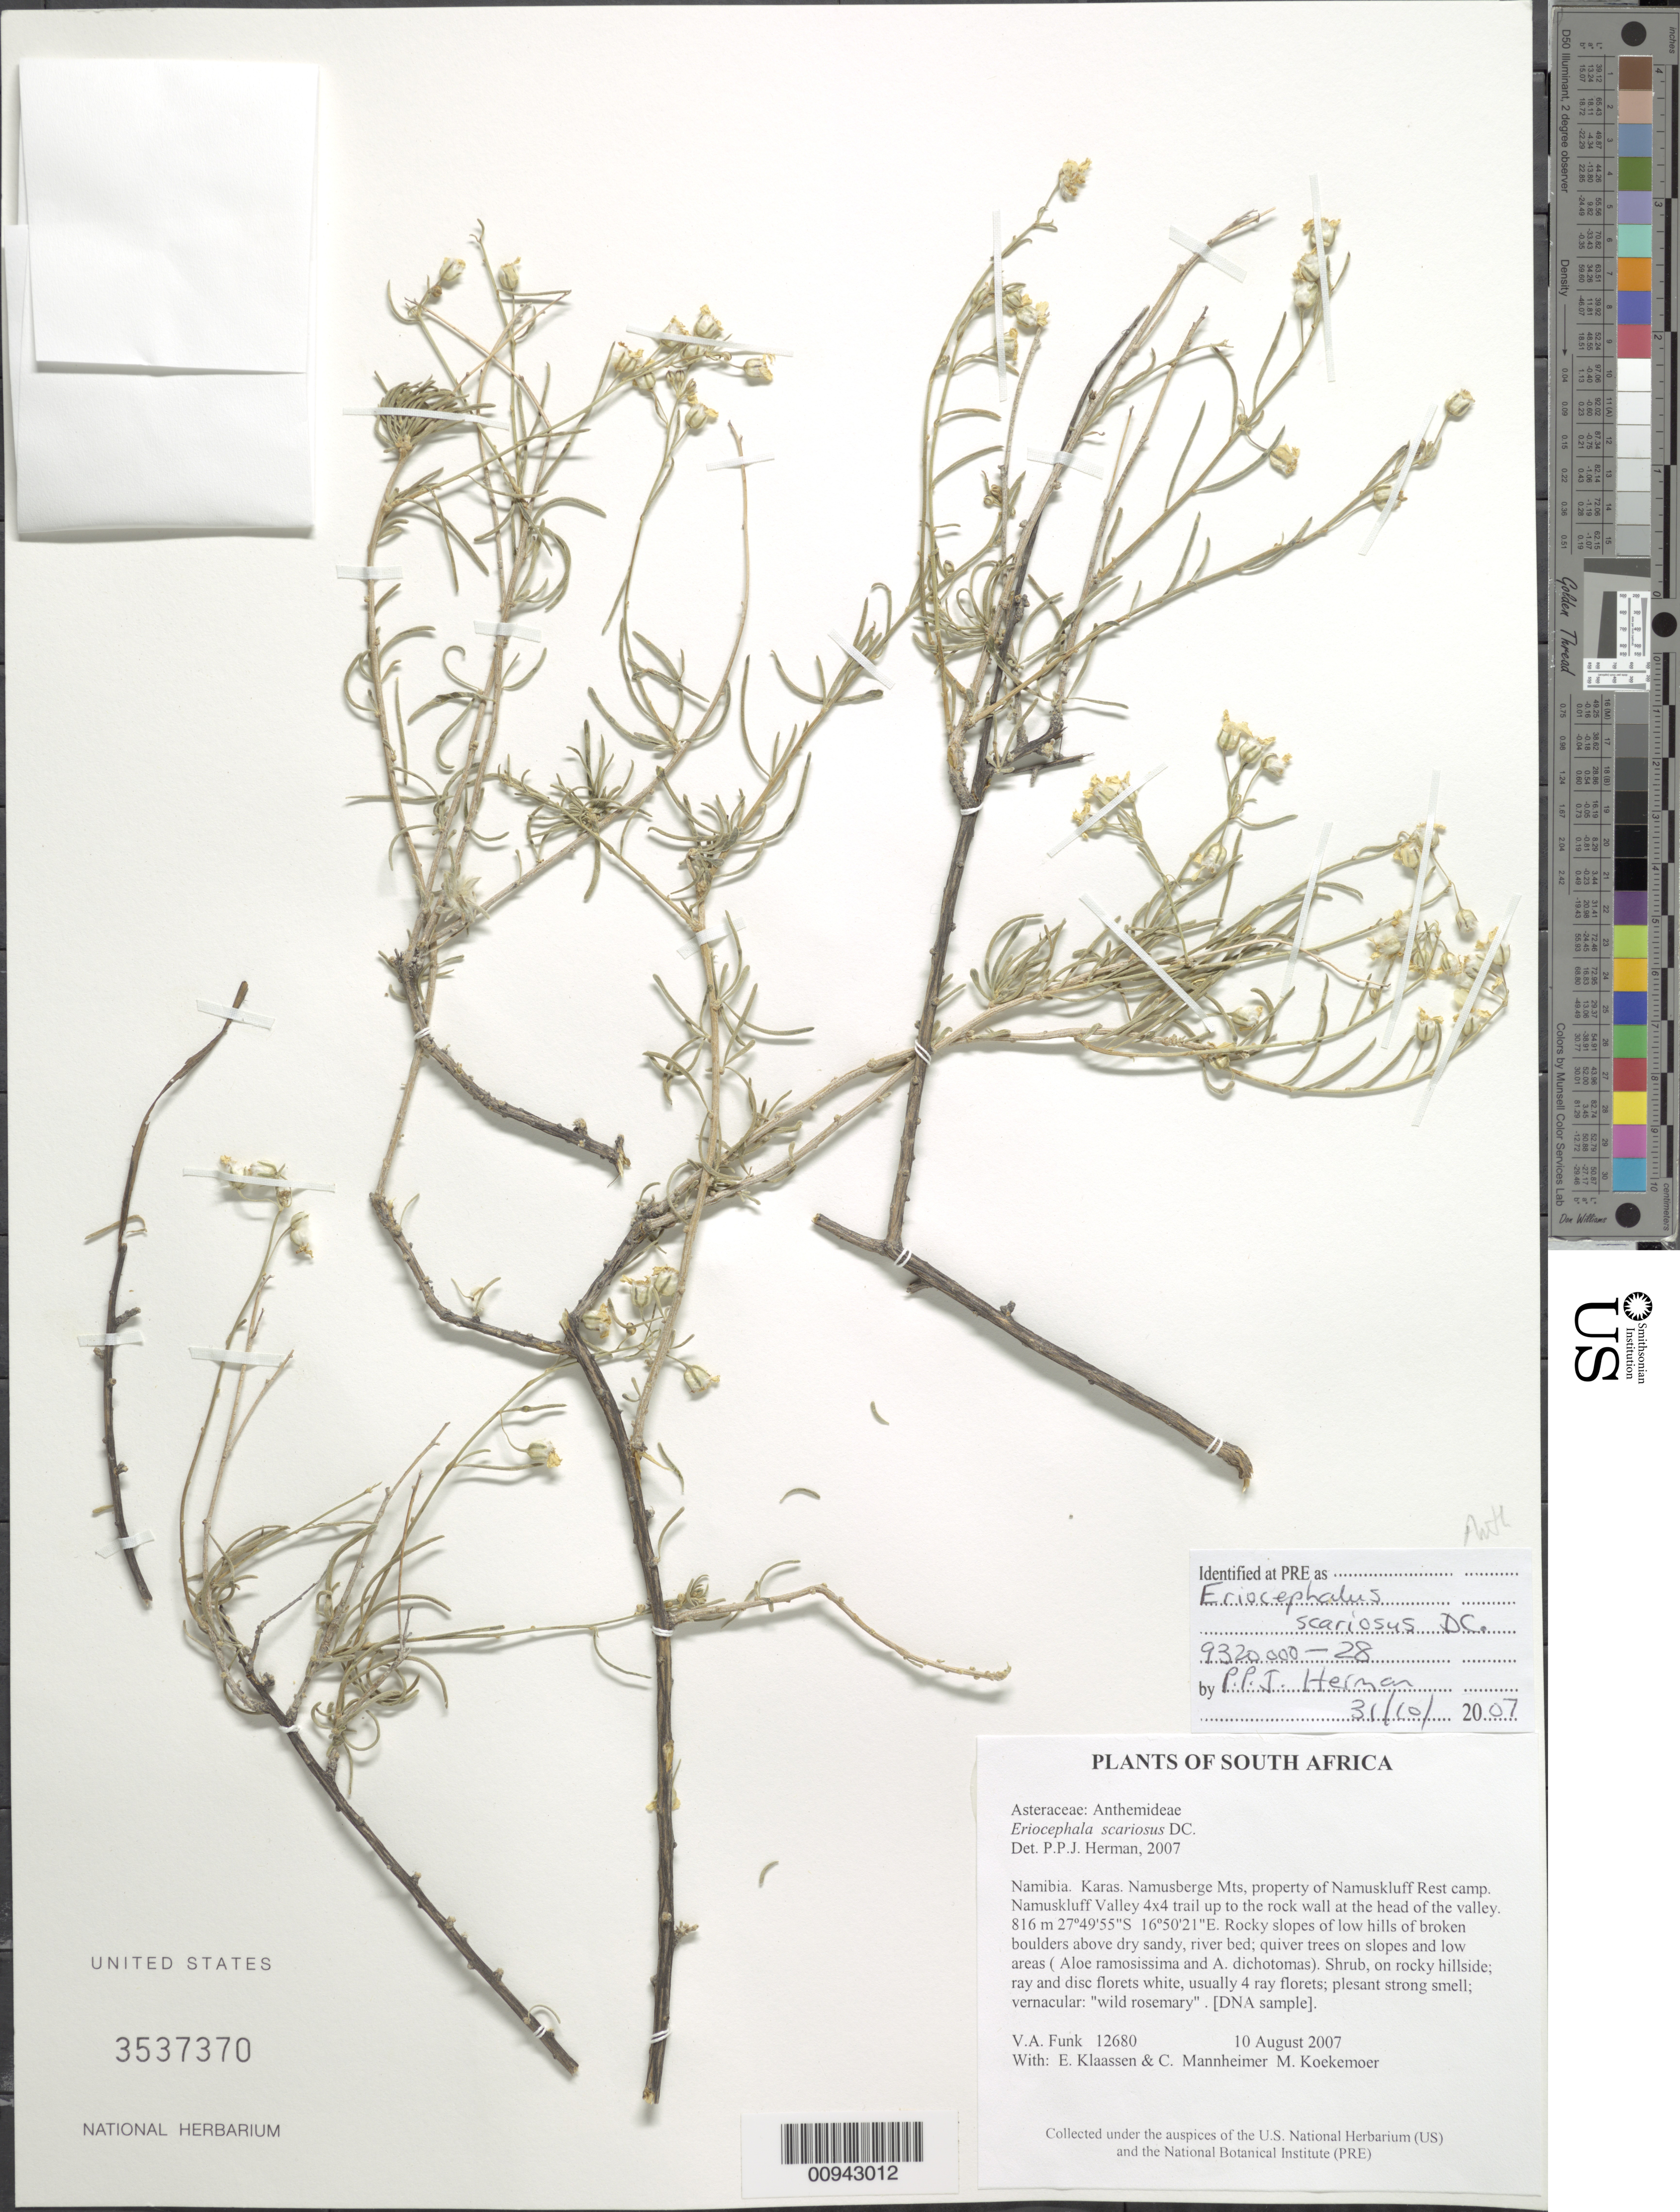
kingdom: Plantae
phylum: Tracheophyta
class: Magnoliopsida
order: Asterales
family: Asteraceae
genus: Eriocephalus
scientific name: Eriocephalus scariosus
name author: DC.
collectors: V. Funk, E. S. Klaassen, C. A. Mannheimer & M. Koekemoer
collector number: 12680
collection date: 2007-08-10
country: Namibia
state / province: Karas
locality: Karas. Namusberge Mts, property of Namuskluff Rest camp. namuskluff Valley 4x4 trail up to the rock wall at the head of the valley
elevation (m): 816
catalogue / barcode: US 3537370